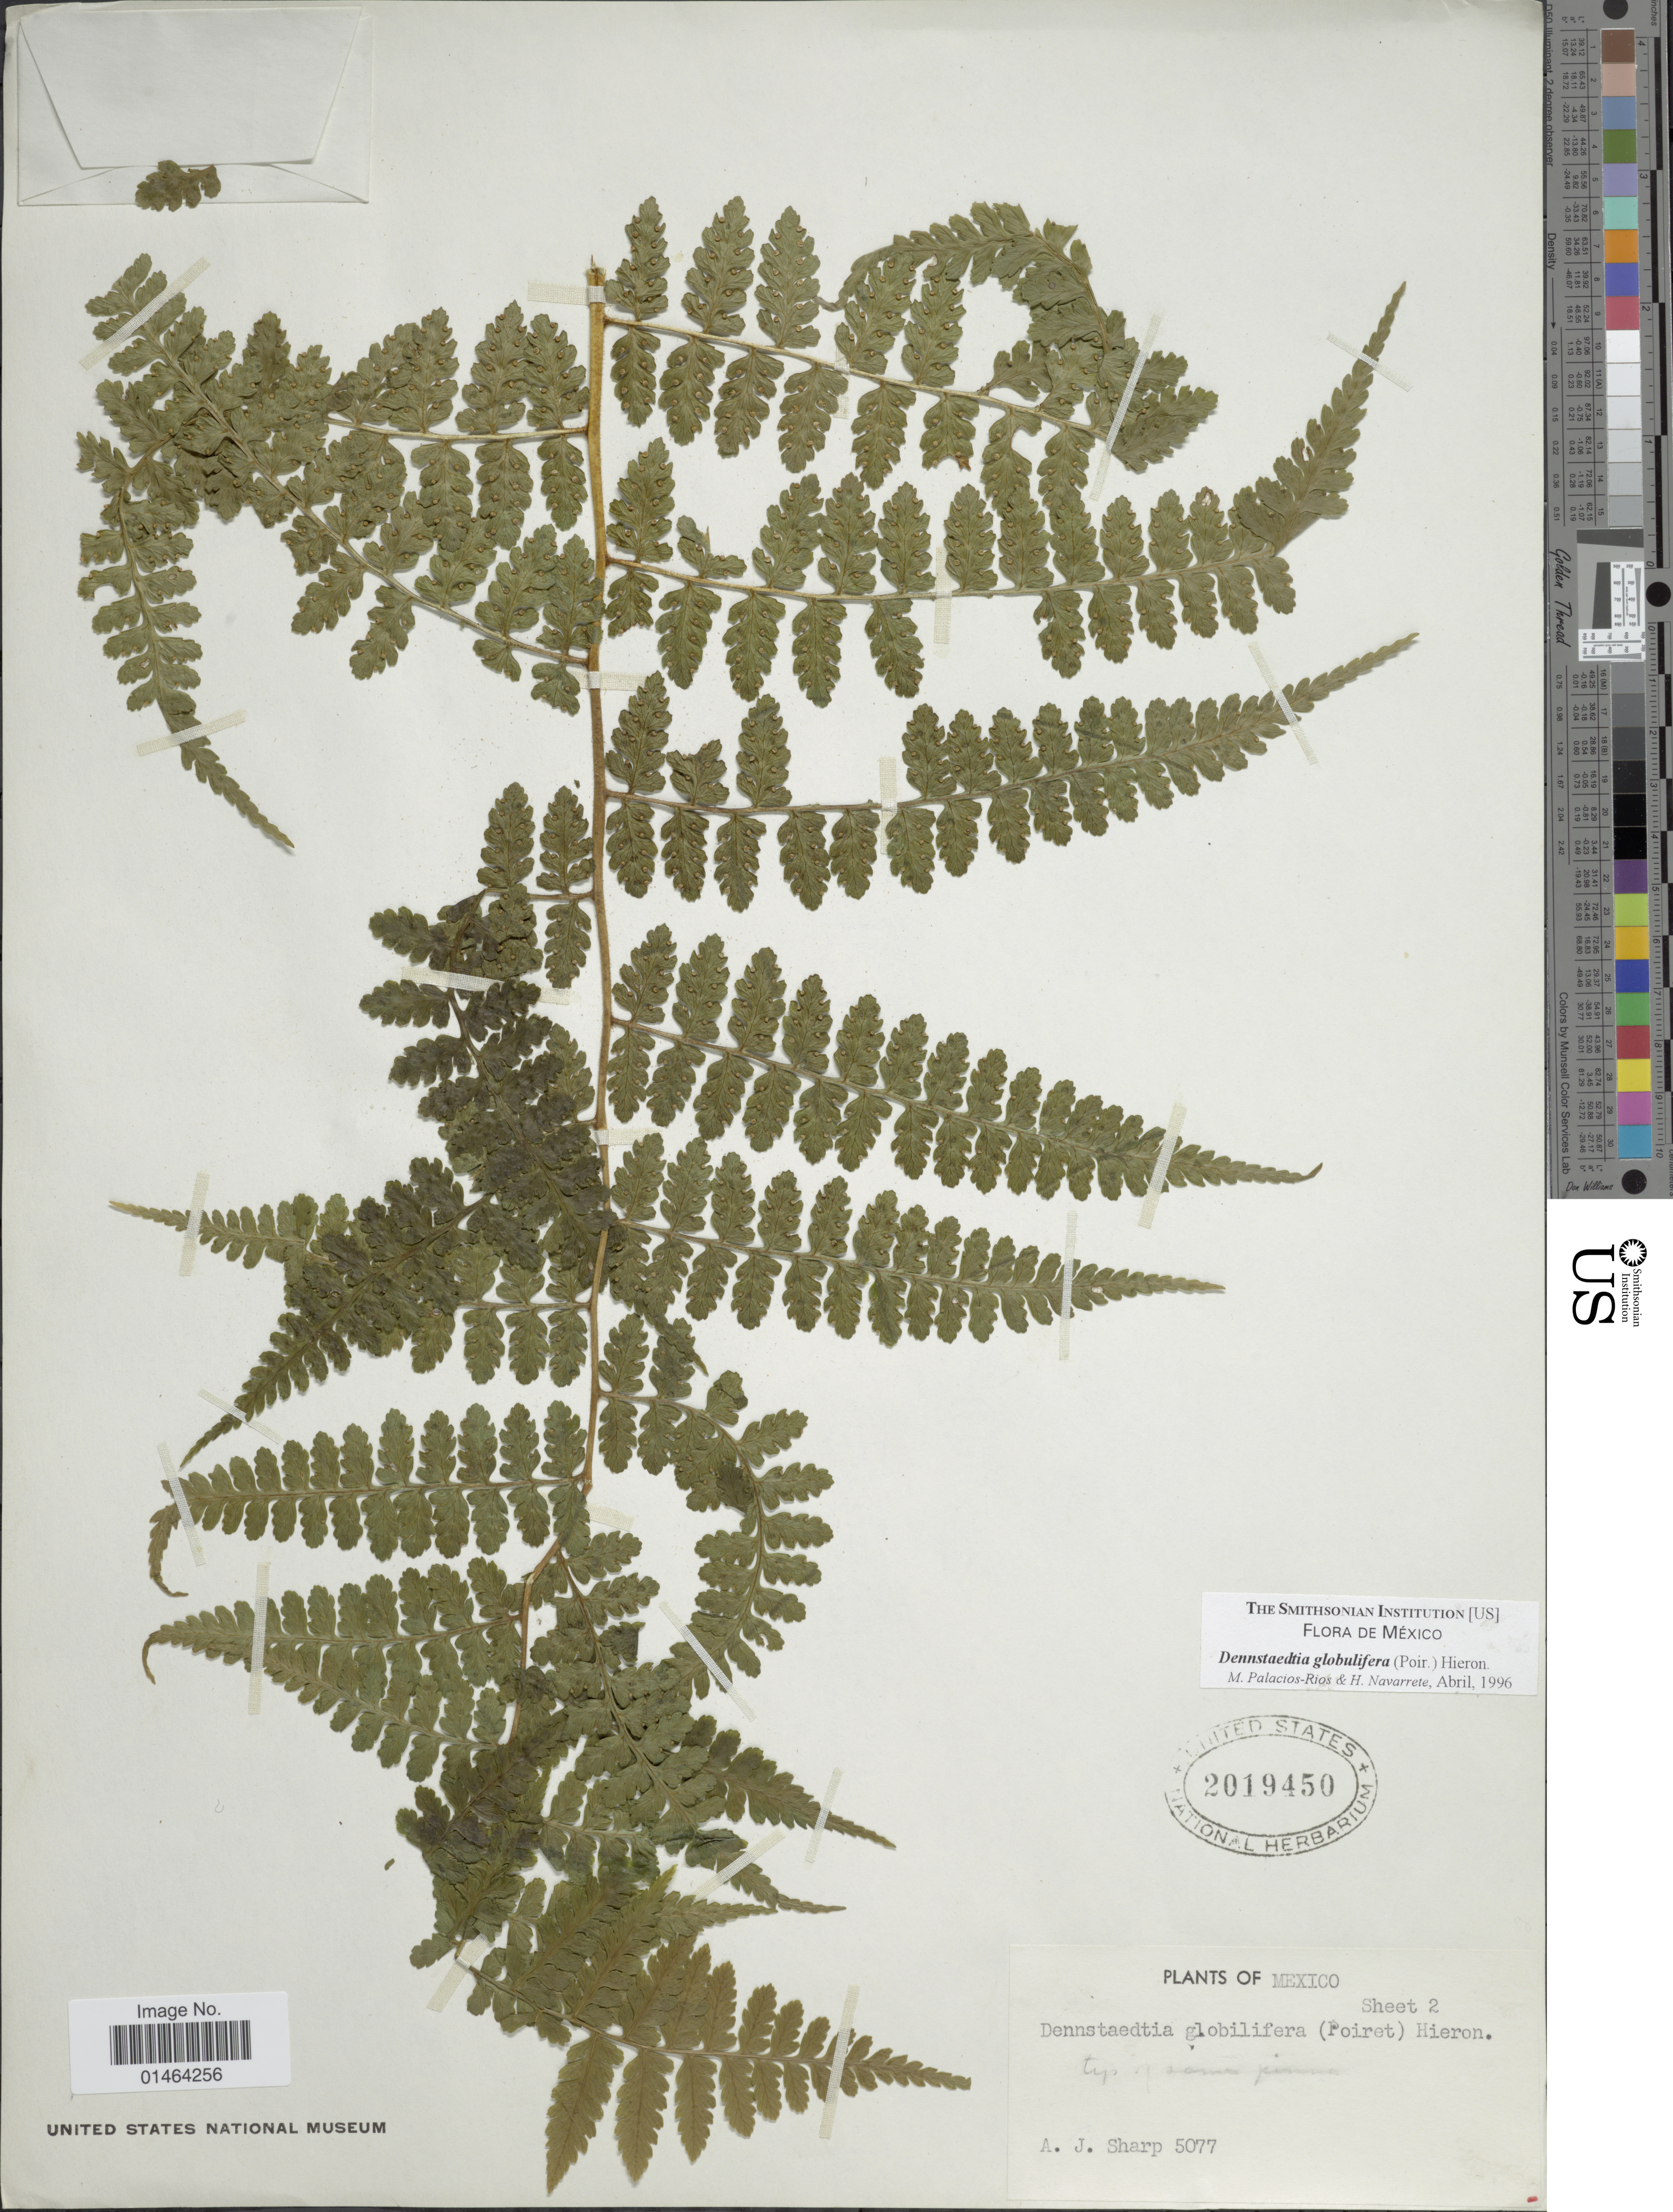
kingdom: Plantae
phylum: Tracheophyta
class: Polypodiopsida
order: Polypodiales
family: Dennstaedtiaceae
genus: Dennstaedtia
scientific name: Dennstaedtia globulifera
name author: (Poir.) Hieron.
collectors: A. J. Sharp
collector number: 5077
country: Mexico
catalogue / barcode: US 2019450